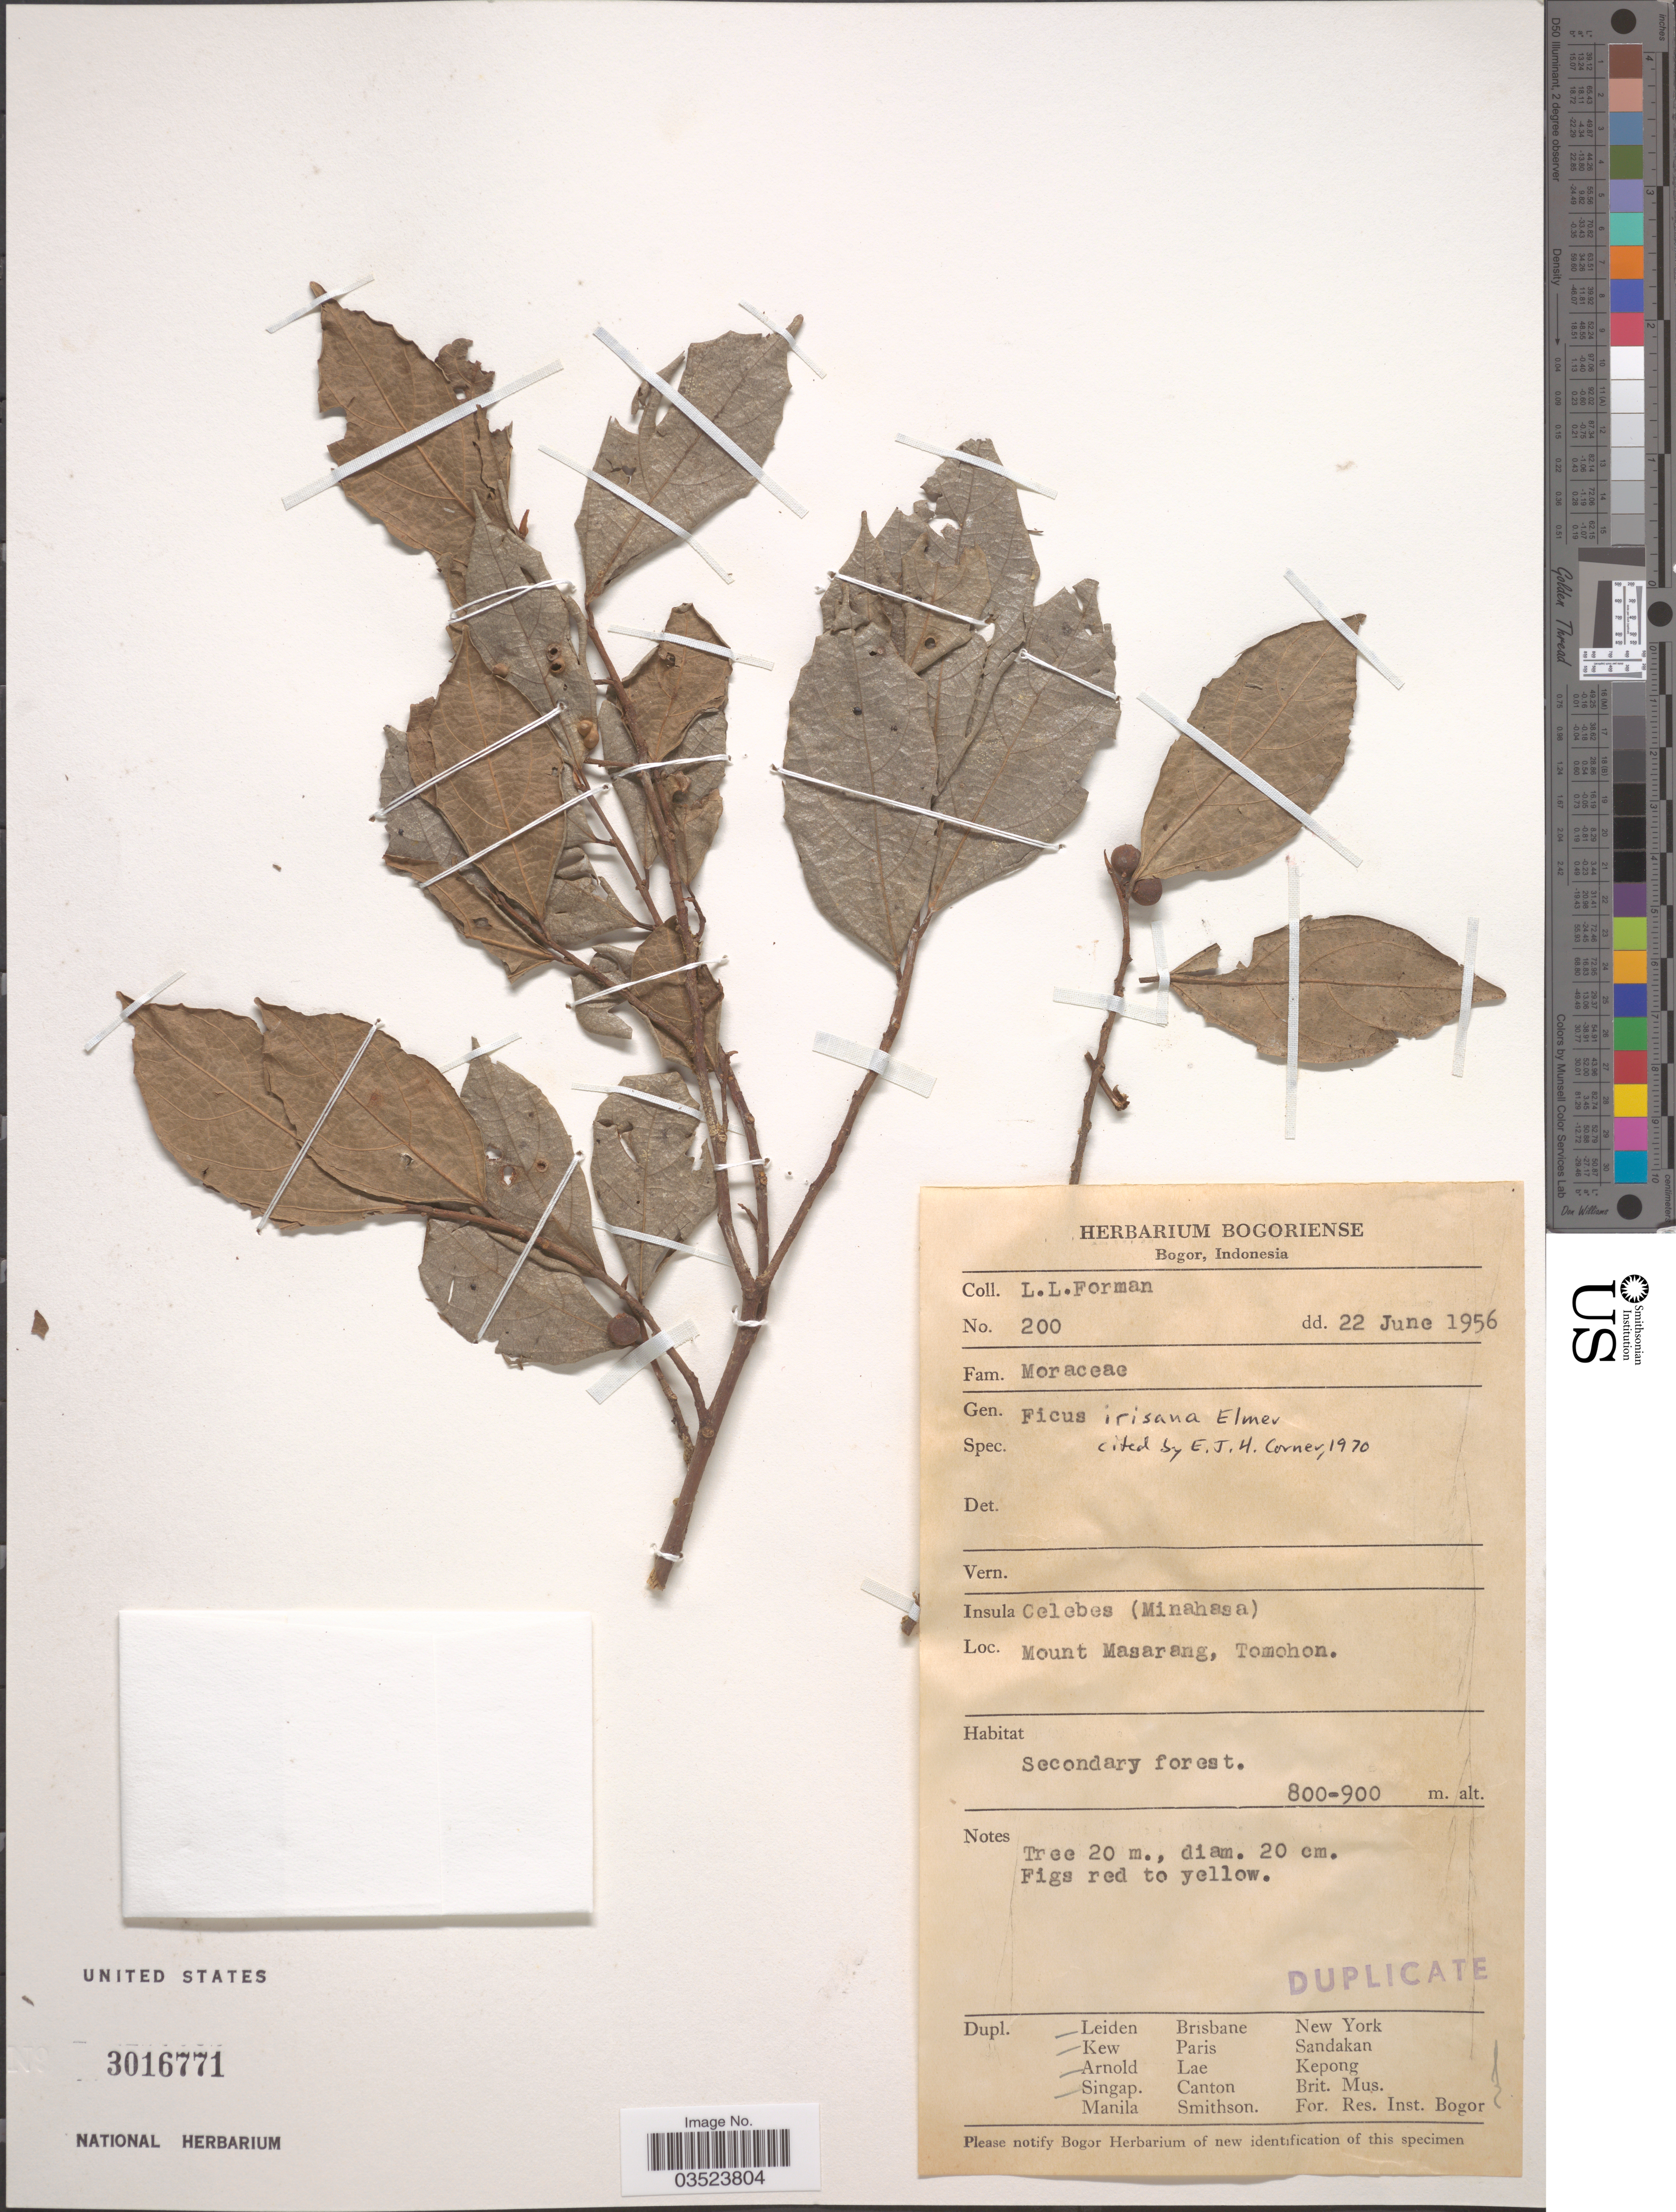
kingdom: Plantae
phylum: Tracheophyta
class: Magnoliopsida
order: Rosales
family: Moraceae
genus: Ficus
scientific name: Ficus irisana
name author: Elmer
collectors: L. Forman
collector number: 200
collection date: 1956-06-22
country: Indonesia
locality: Insula Celebes (Minahasa). Mount Masarang, Tomohon.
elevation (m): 800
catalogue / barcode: US 3016771